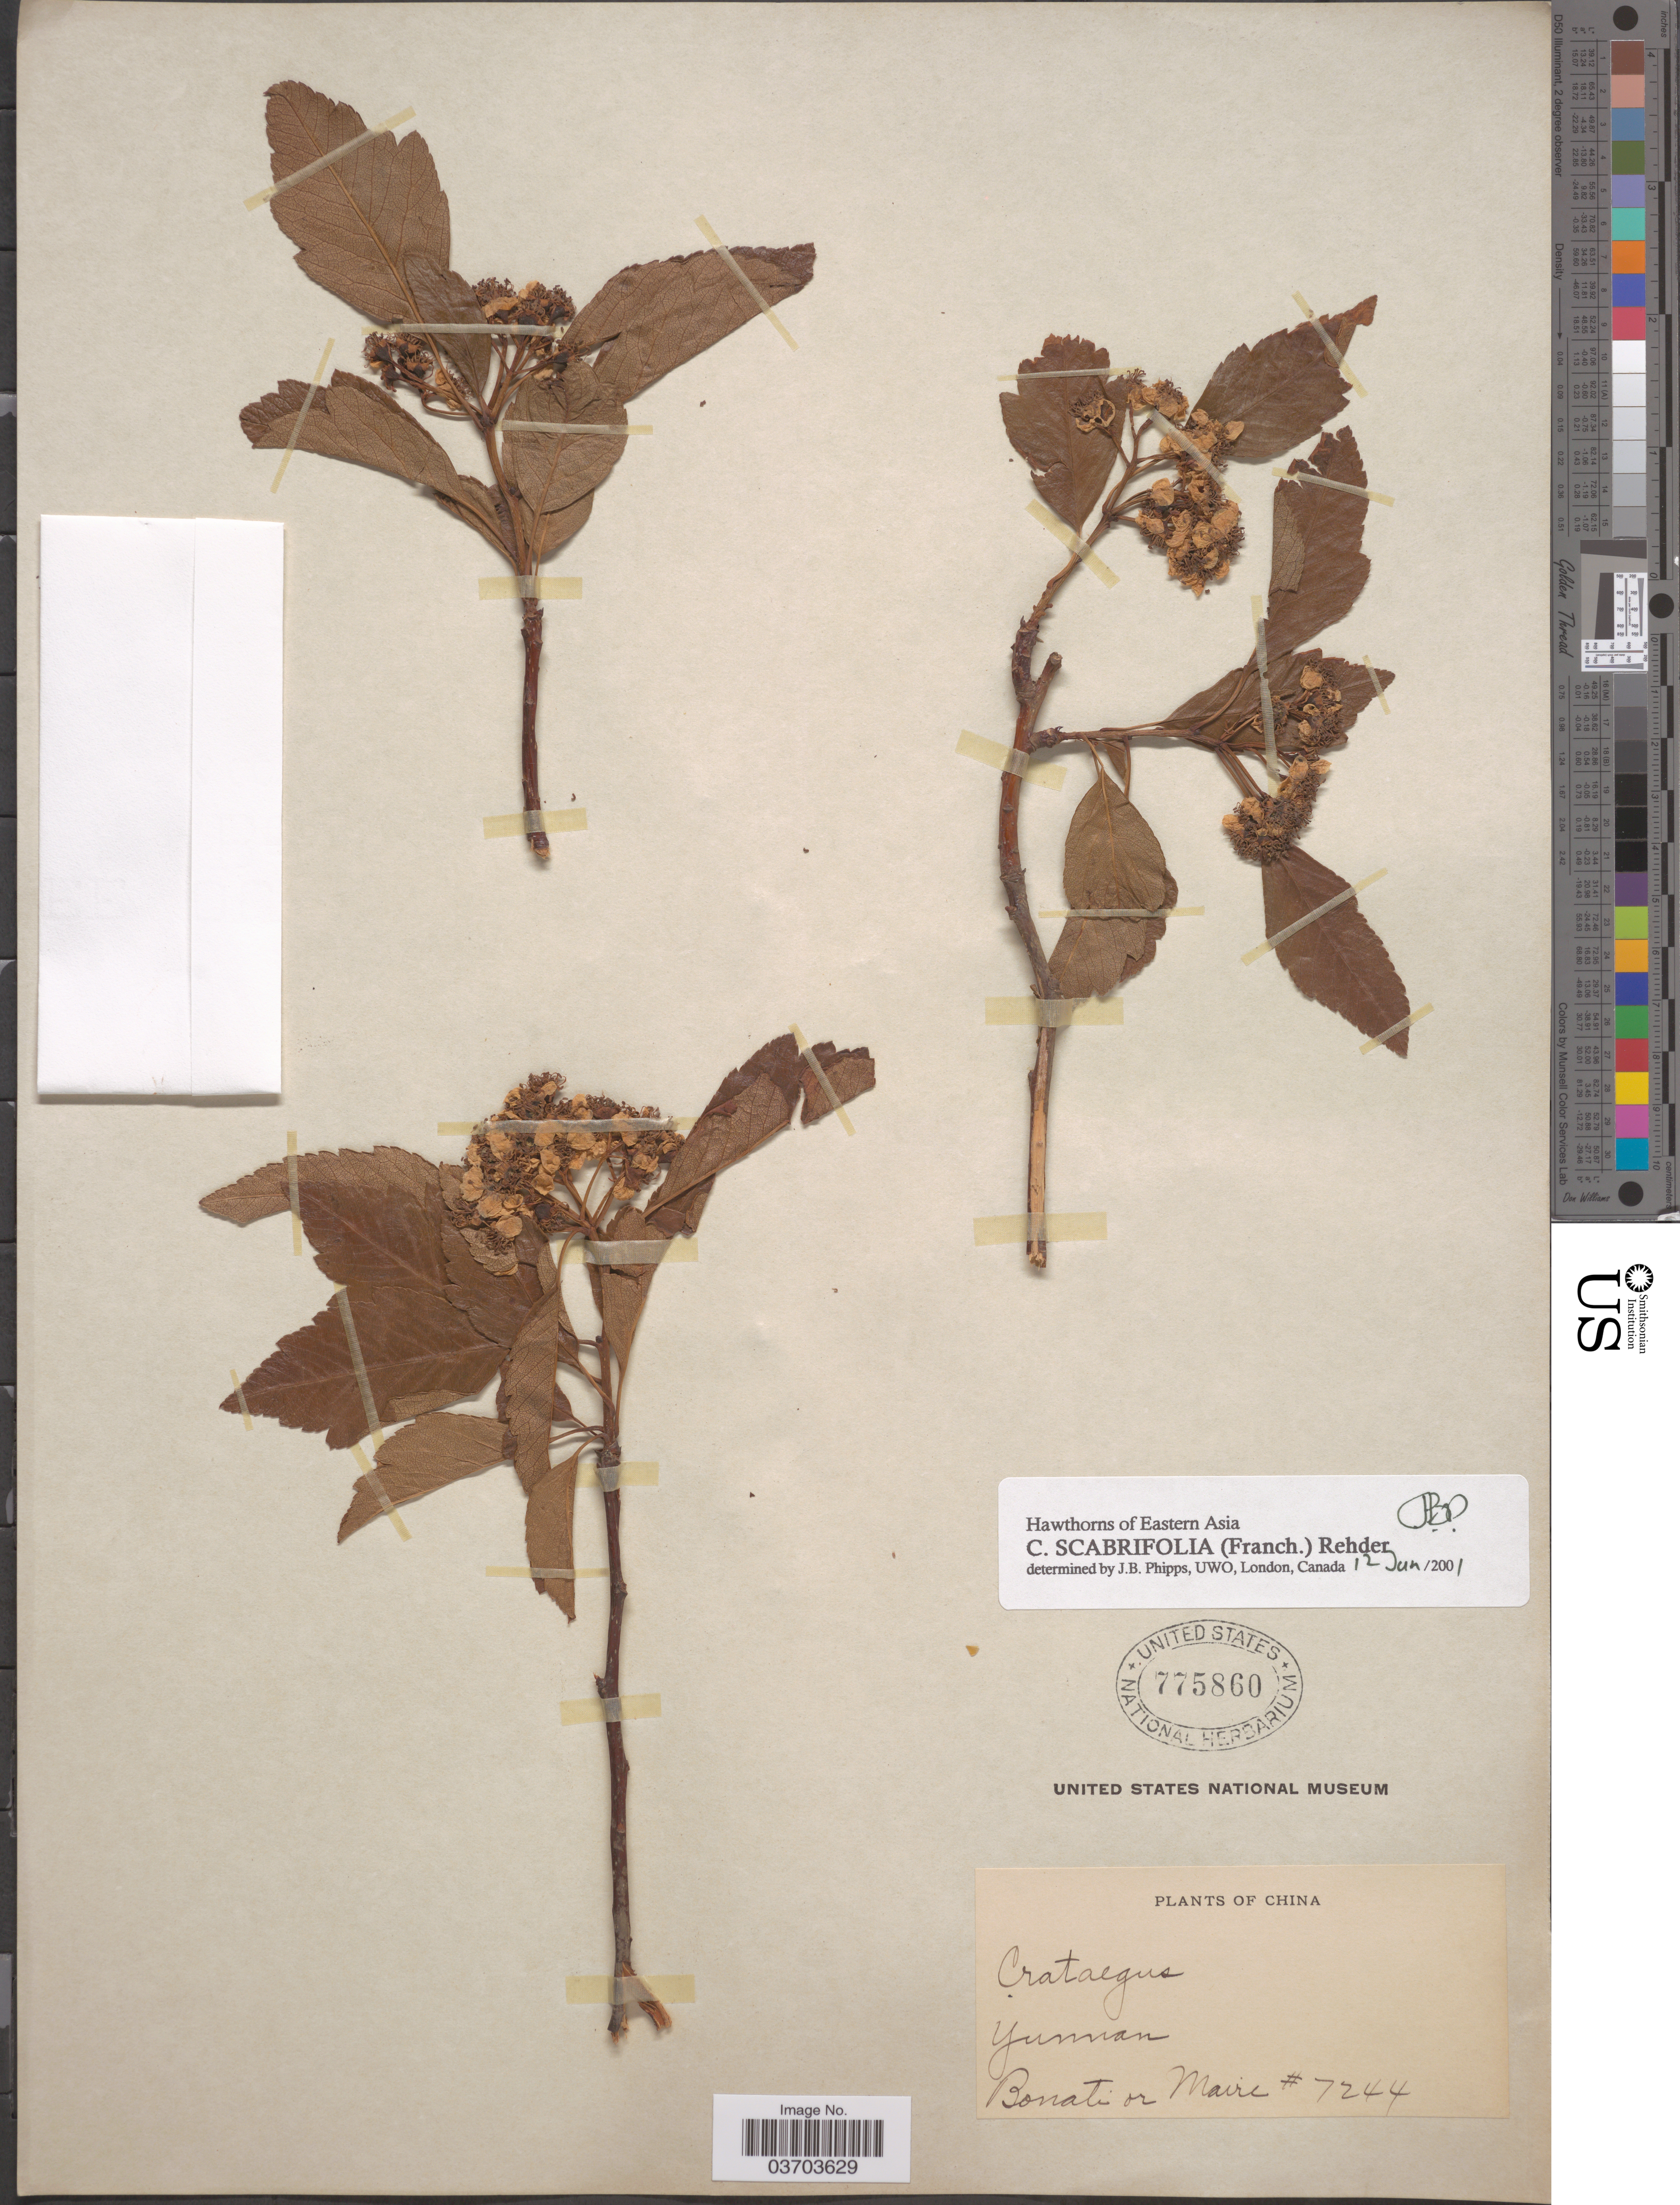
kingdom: Plantae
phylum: Tracheophyta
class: Magnoliopsida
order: Rosales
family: Rosaceae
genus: Crataegus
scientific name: Crataegus scabrifolia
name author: (Franch.) Rehder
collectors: -. Bonati & Maire, --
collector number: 7244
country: China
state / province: Yunnan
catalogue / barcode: US 775860